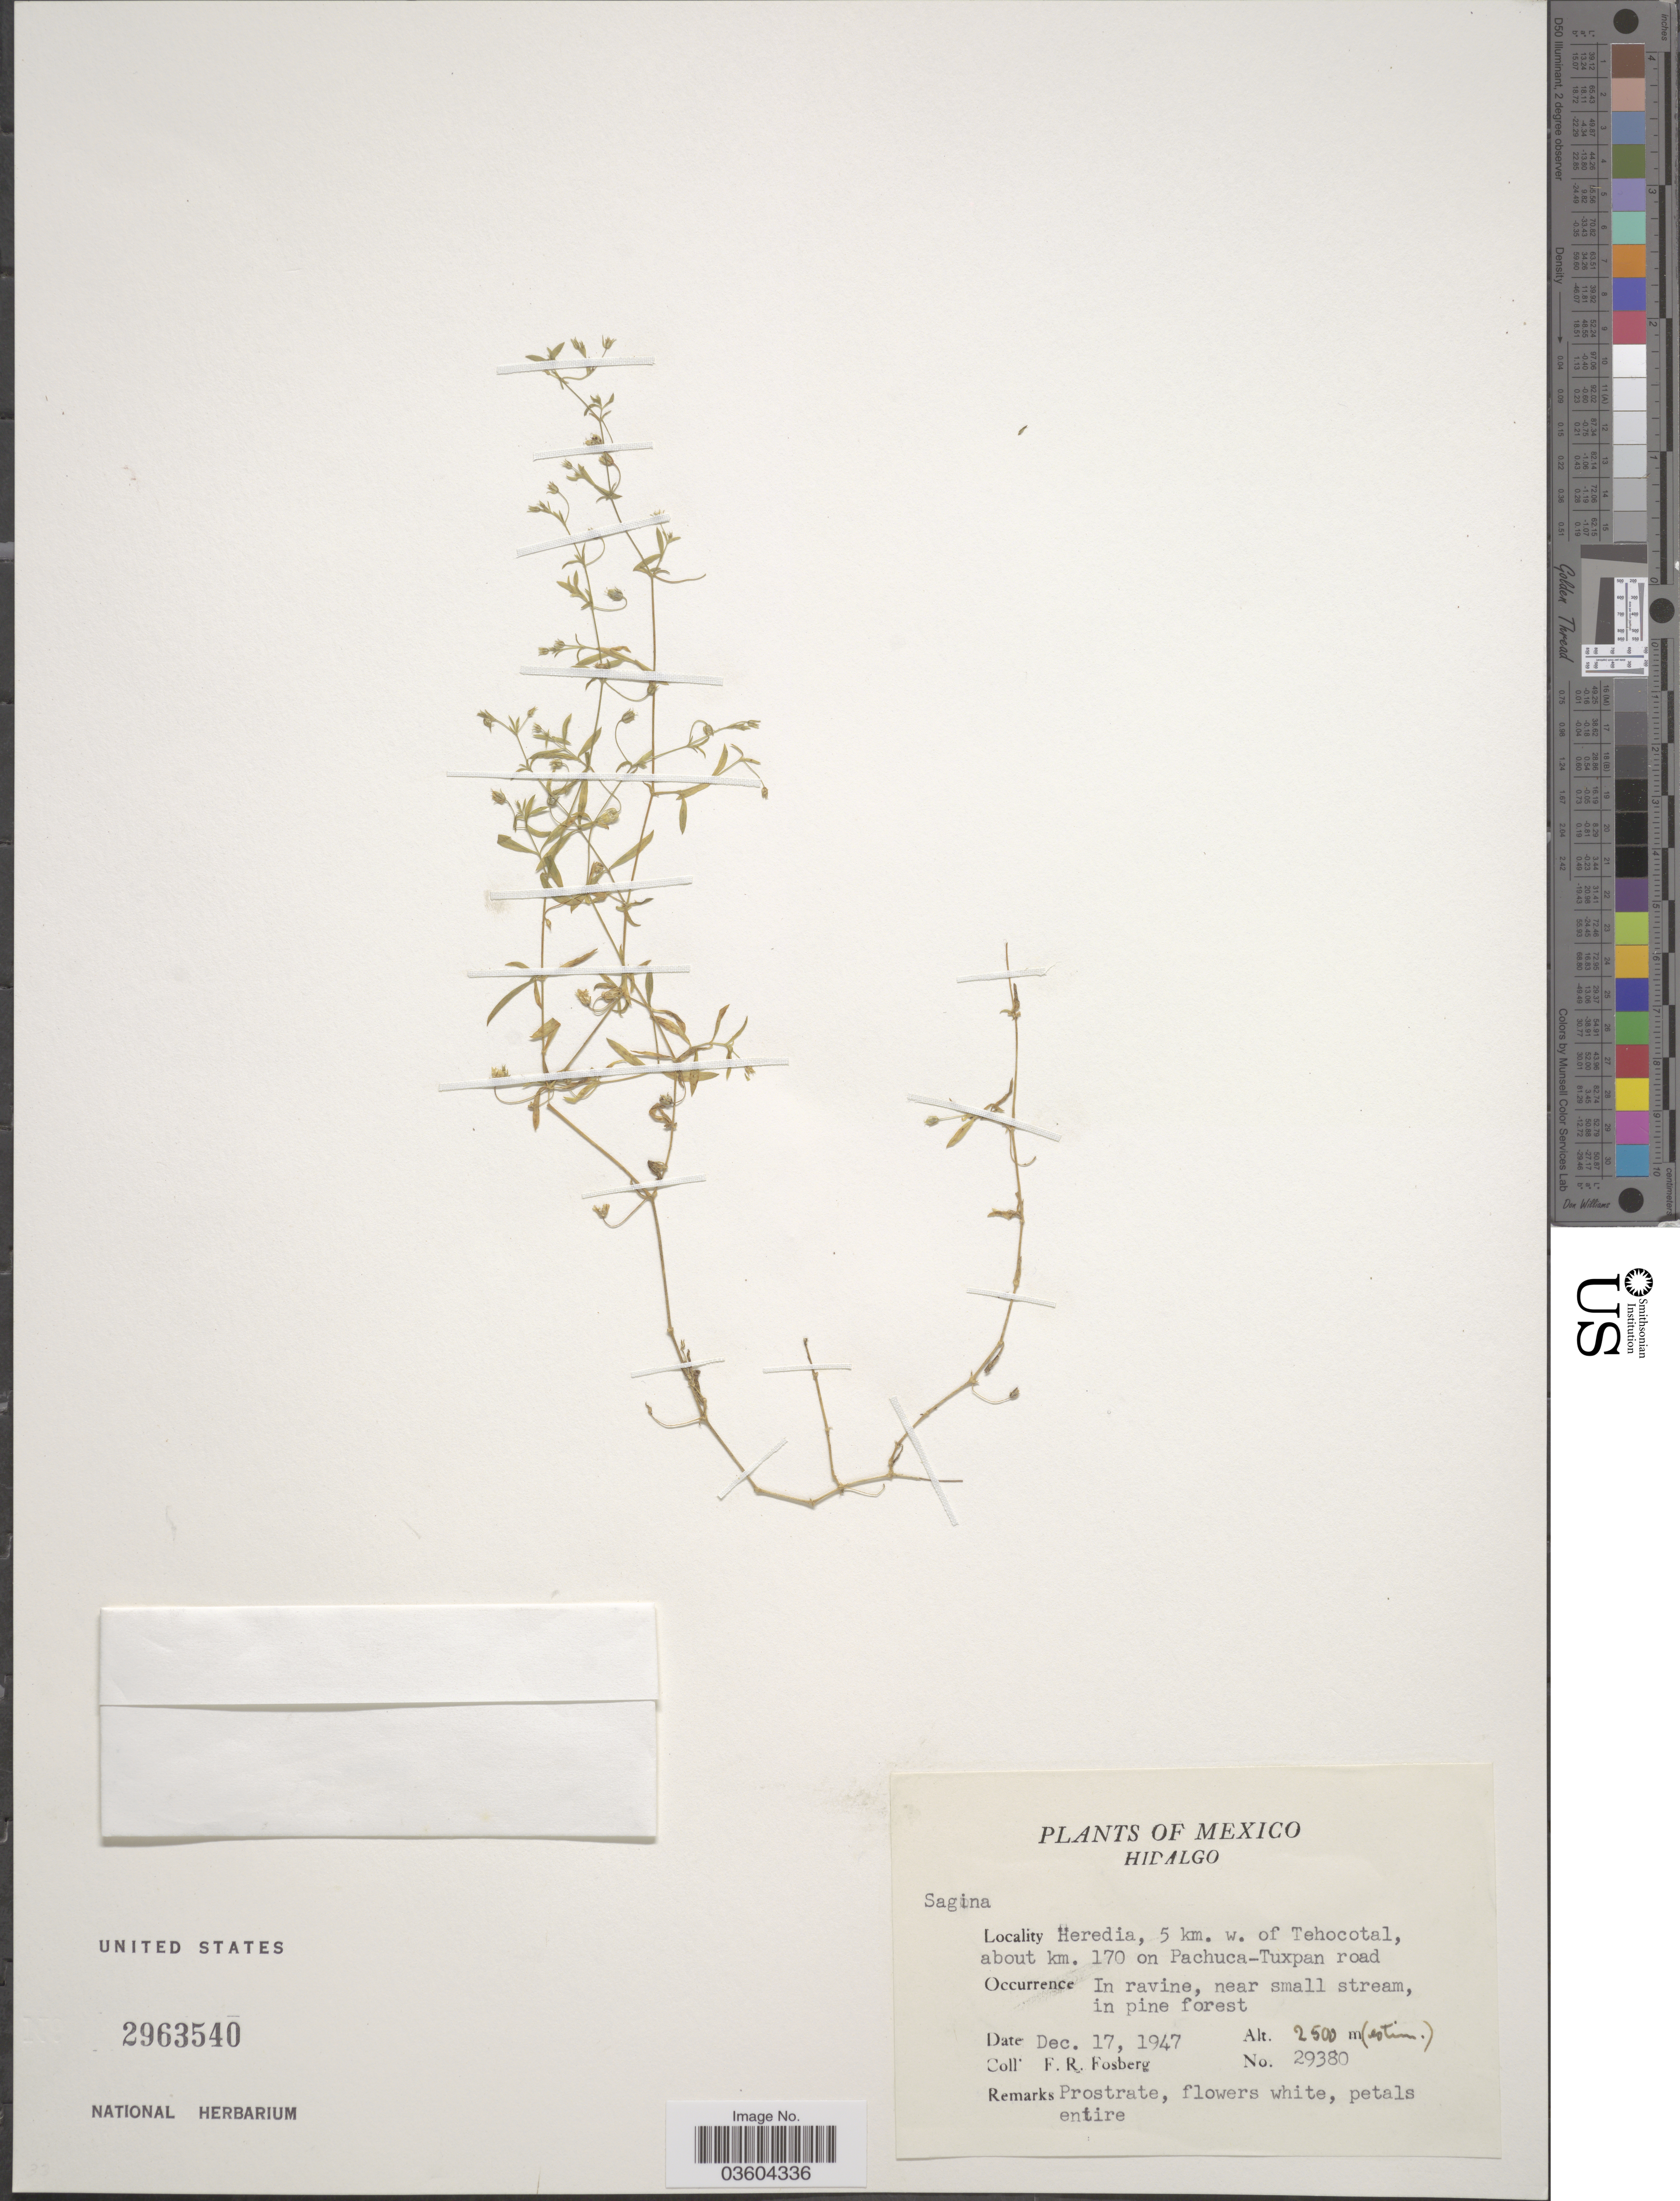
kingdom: Plantae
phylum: Tracheophyta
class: Magnoliopsida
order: Caryophyllales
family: Caryophyllaceae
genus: Sagina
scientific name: Sagina sp.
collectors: F. R. Fosberg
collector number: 29380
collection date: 1947-12-17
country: Mexico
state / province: Hidalgo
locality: Heredia, 5 km. w. of Tehocotal, about km. 170 on Pachuca-Tuxpan road.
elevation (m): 2500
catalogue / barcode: US 2963540